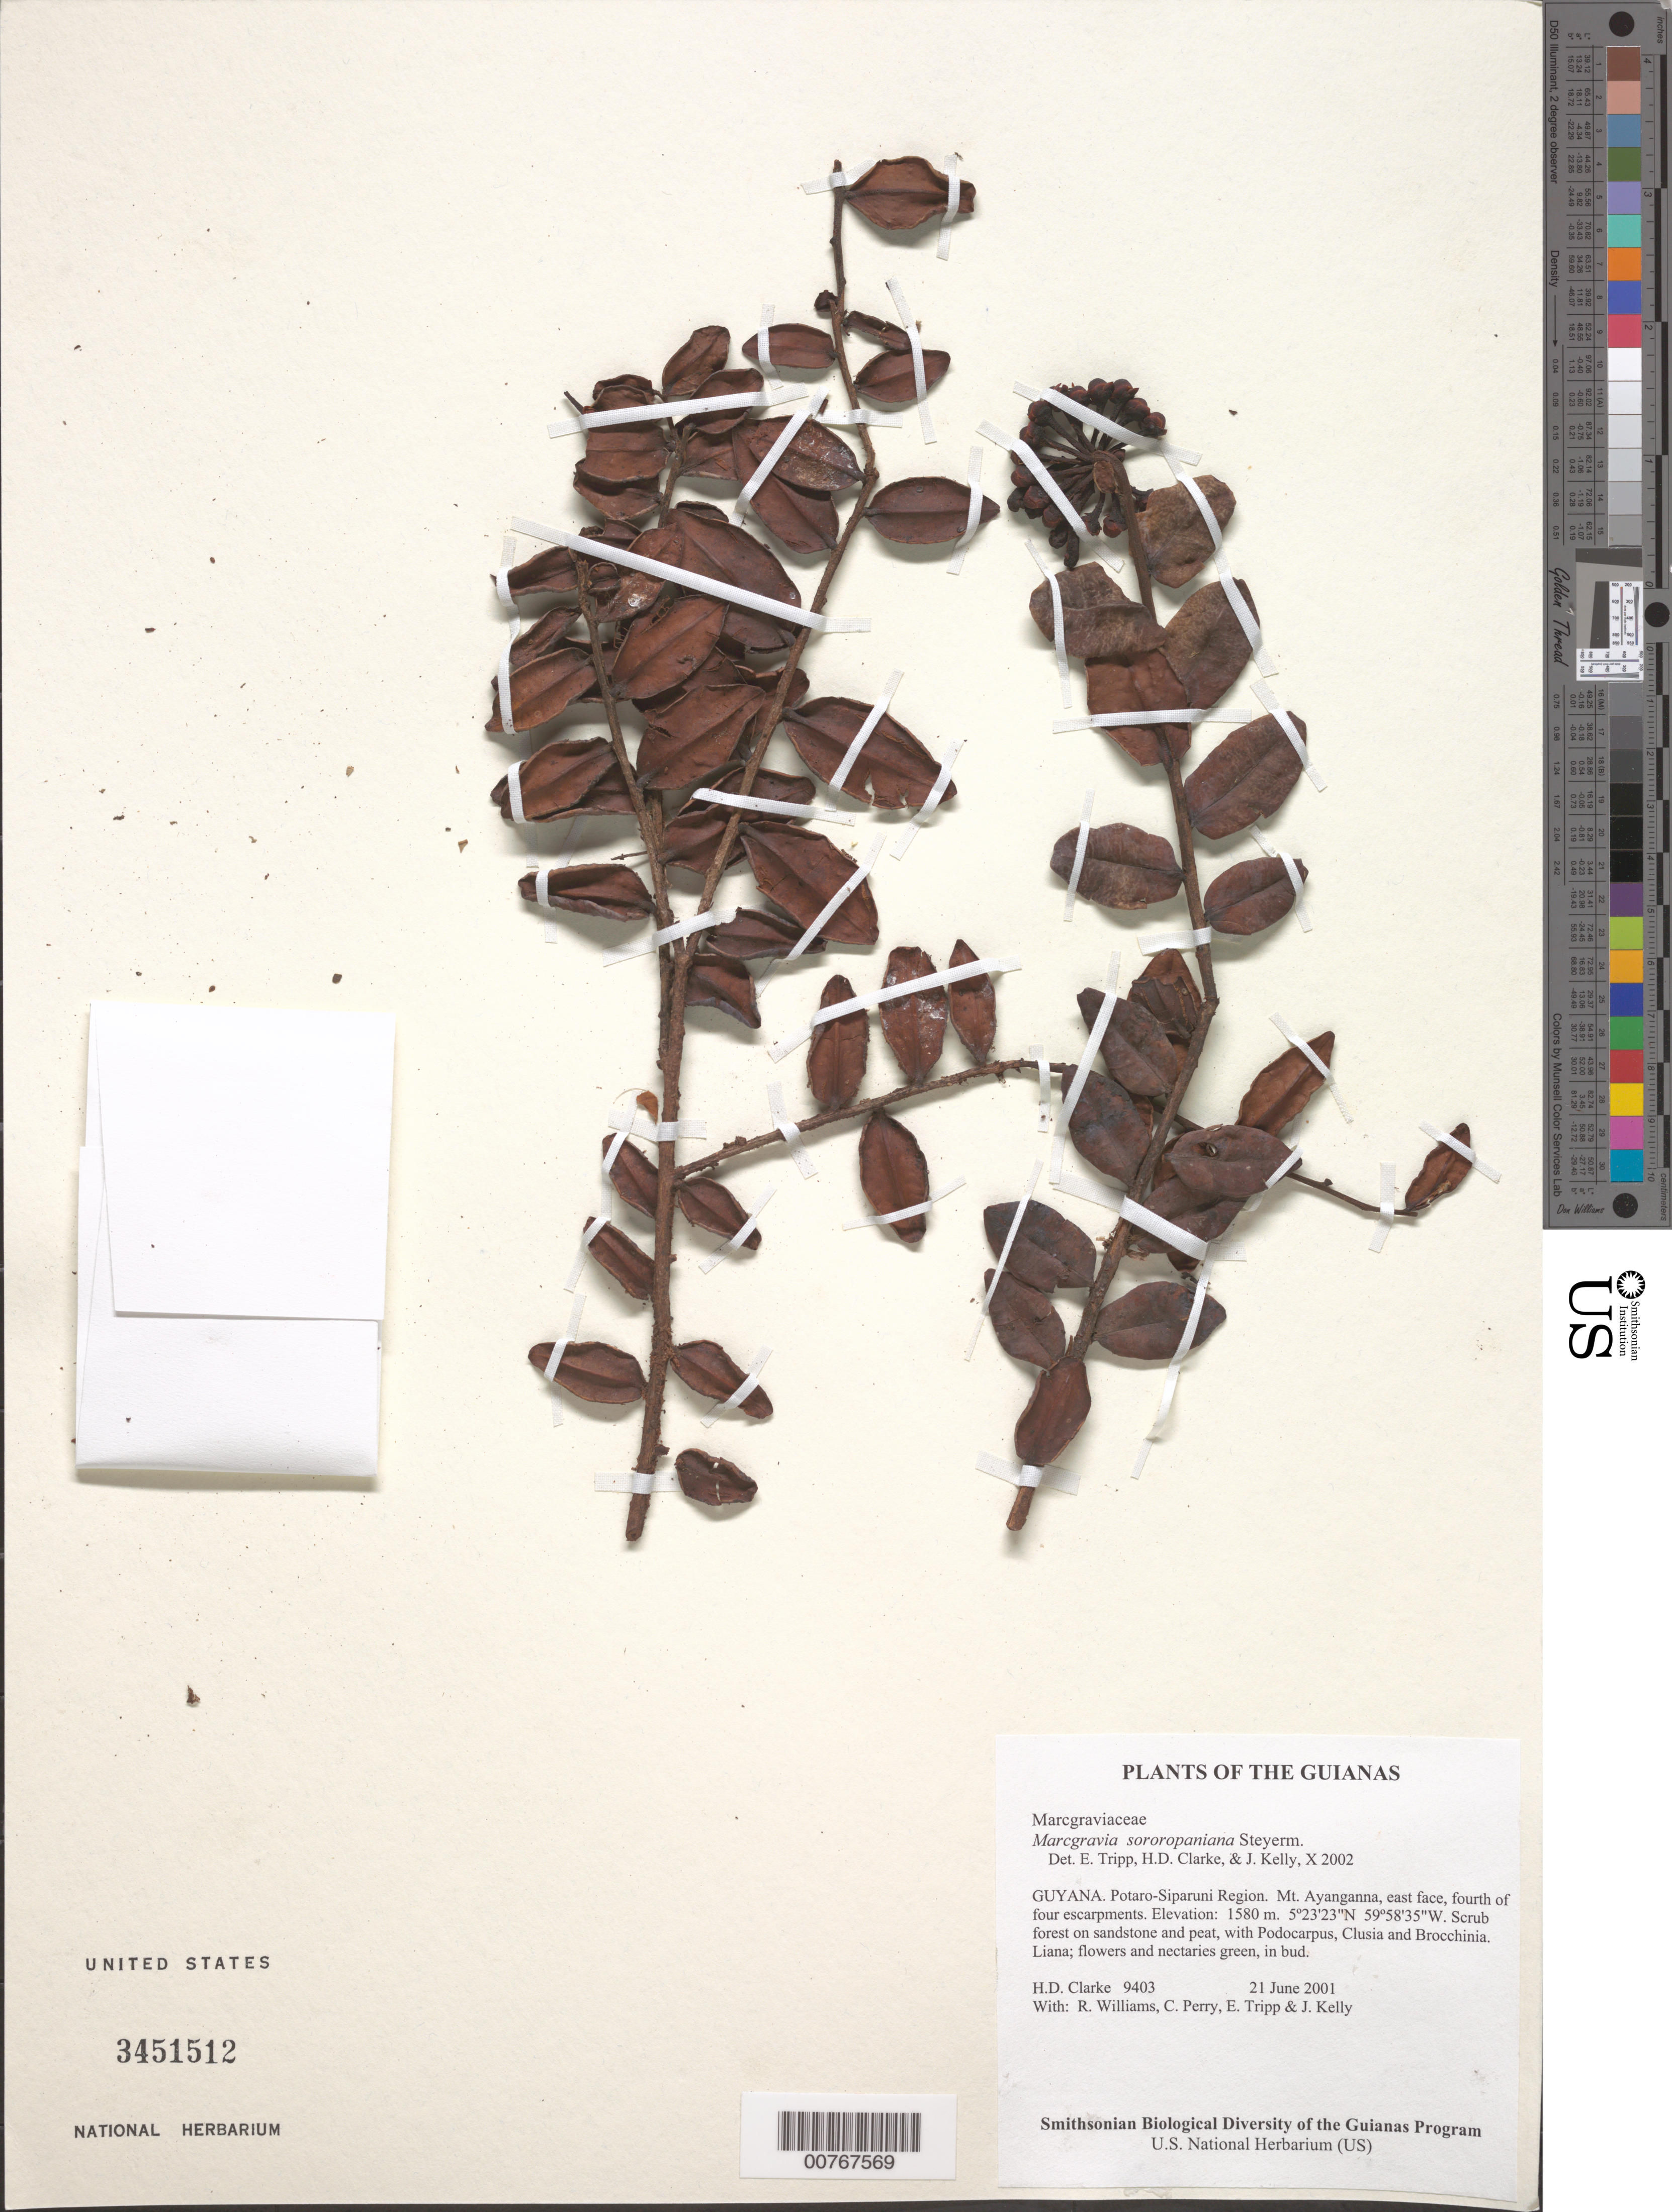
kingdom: Plantae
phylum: Tracheophyta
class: Magnoliopsida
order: Ericales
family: Marcgraviaceae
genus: Marcgravia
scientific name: Marcgravia sororopaniana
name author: Steyerm.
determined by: Kelly, J.; Clarke, H. D.; Tripp, E. A.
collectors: H. D. Clarke, R. Williams, C. Perry, E. Tripp & J. Kelly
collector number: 9403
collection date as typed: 21 June 2001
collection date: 2001-06-21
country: Guyana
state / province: Potaro-Siparuni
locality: Mt. Ayanganna, east face, fourth of four escarpments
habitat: Scrub forest on sandstone and peat, with Podocarpus, Clusia and Brocchinia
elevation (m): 1580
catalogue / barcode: US 3451512